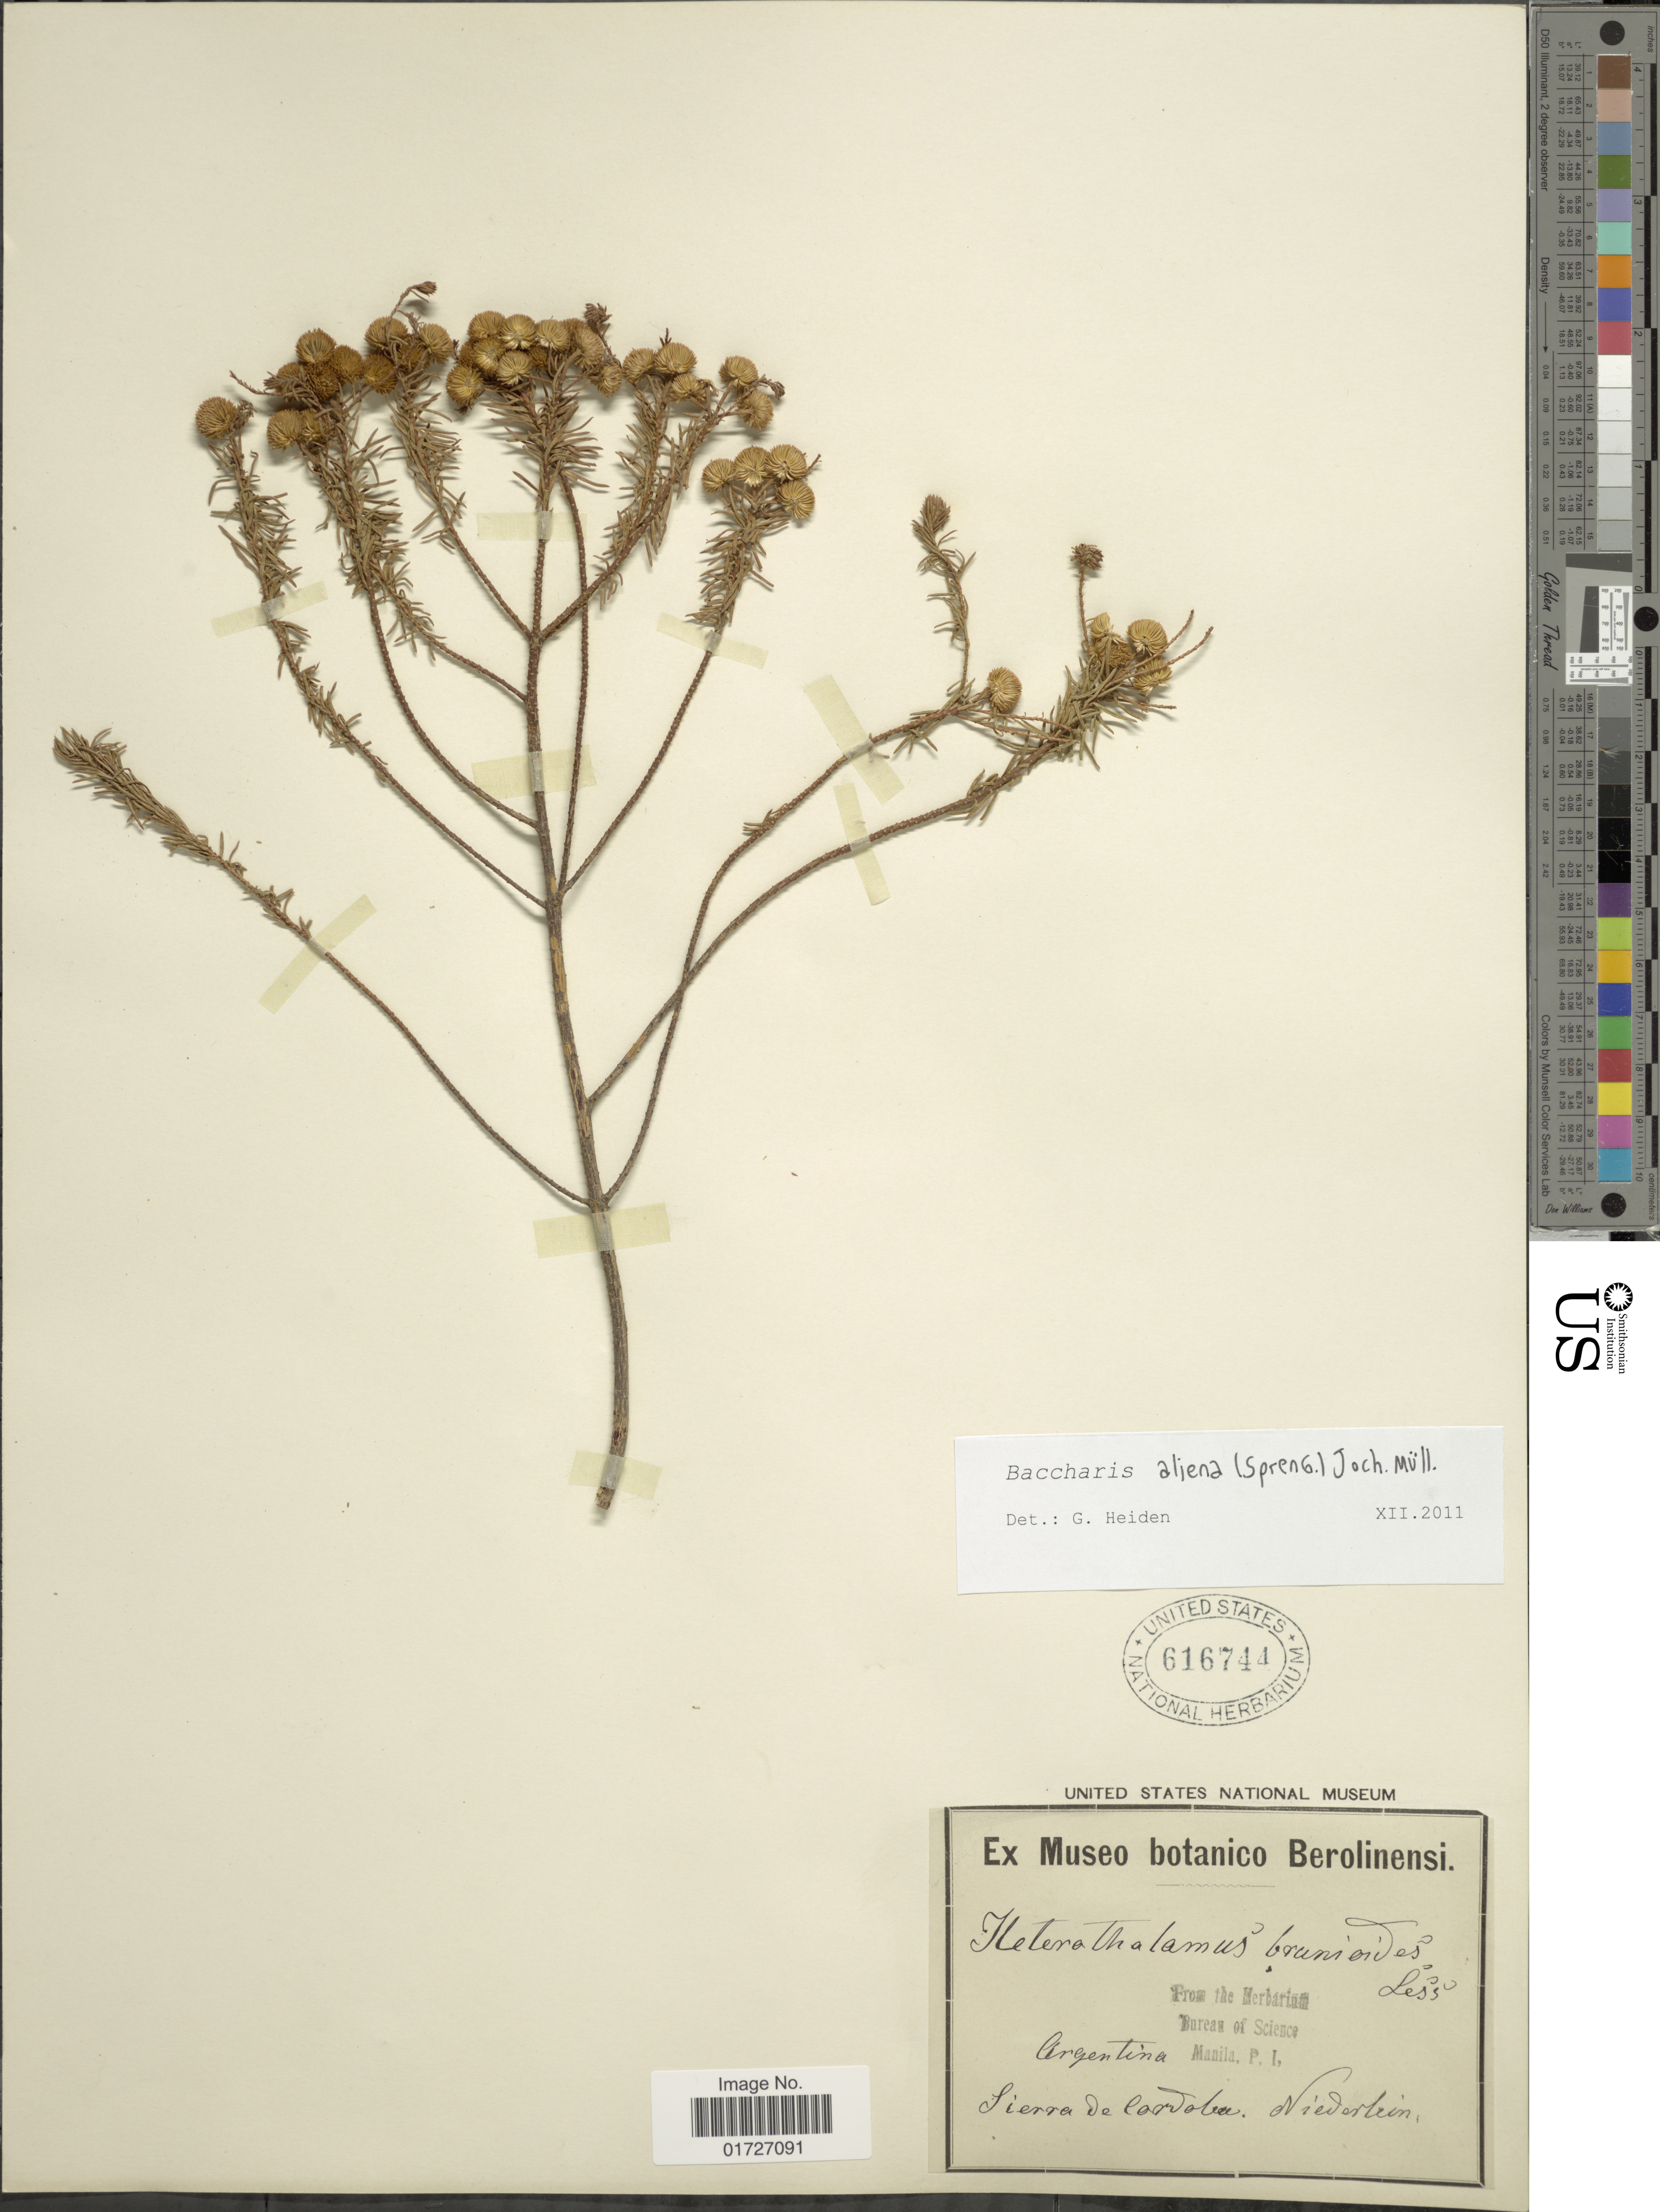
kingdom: Plantae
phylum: Tracheophyta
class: Magnoliopsida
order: Asterales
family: Asteraceae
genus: Baccharis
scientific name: Baccharis aliena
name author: (Spreng.) Joch. Müll.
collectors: Niederlein, --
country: Argentina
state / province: Cordoba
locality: Sierra de Cordoba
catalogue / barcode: US 616744